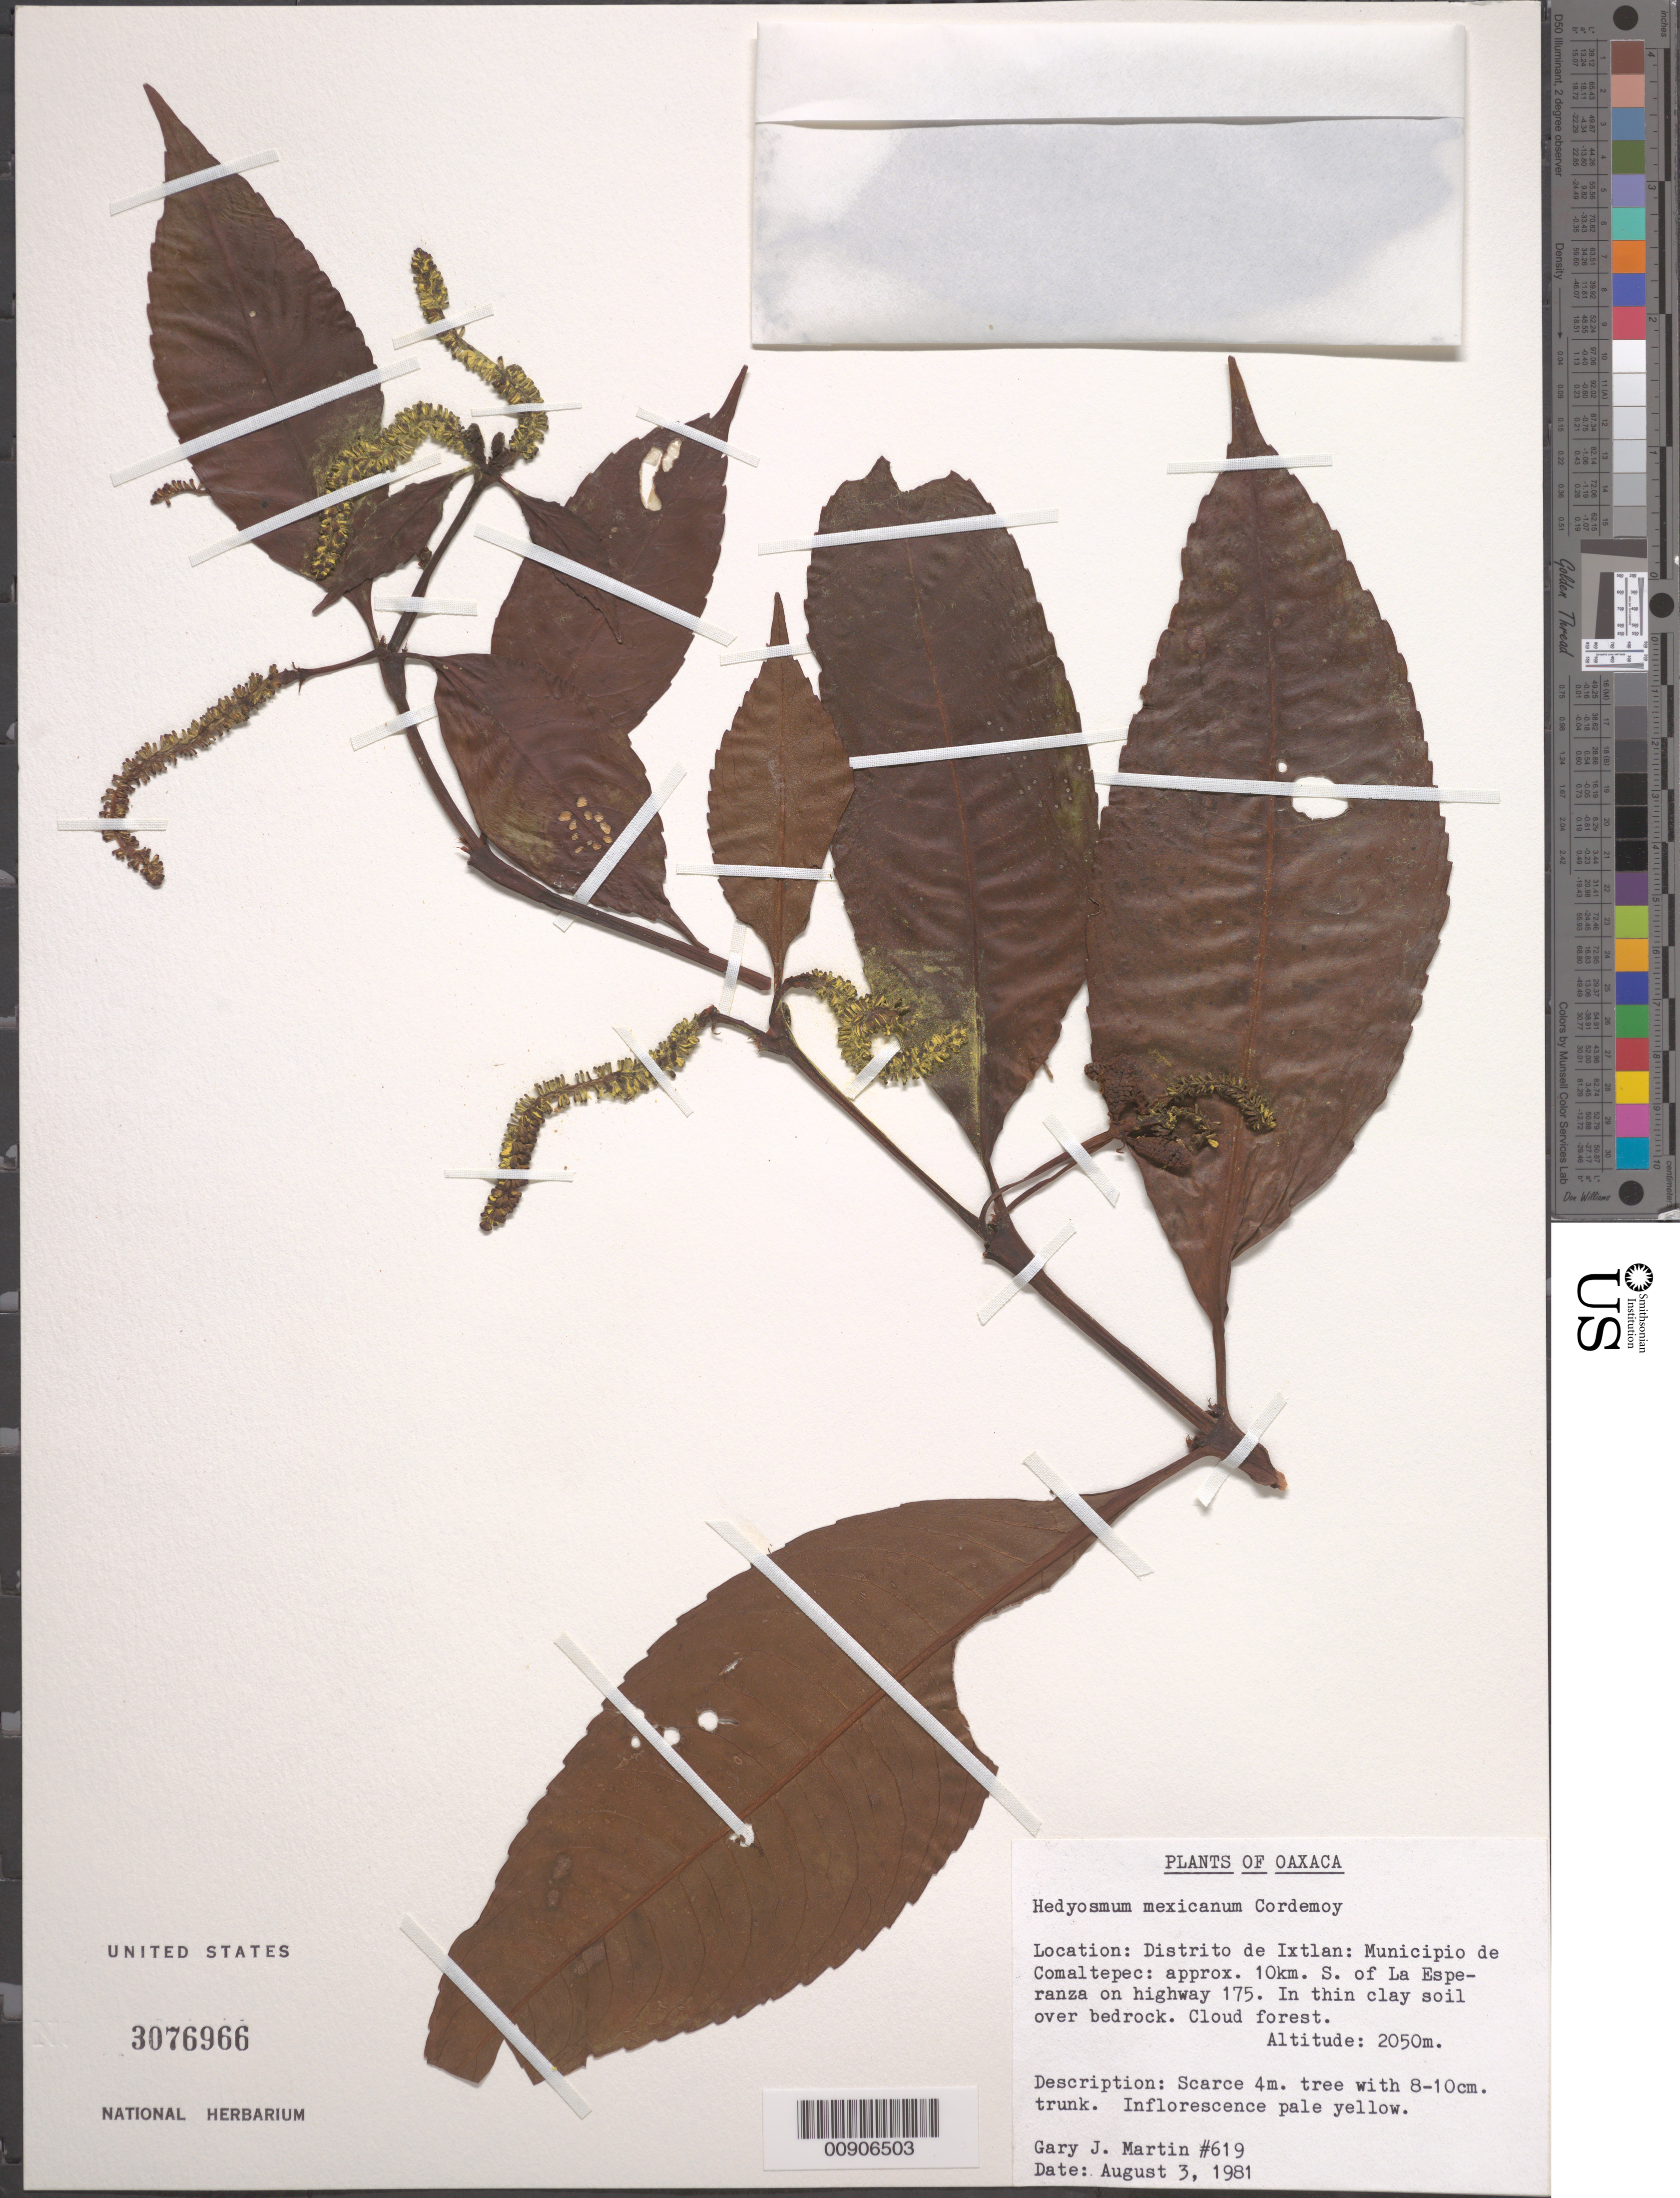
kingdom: Plantae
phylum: Tracheophyta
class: Magnoliopsida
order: Chloranthales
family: Chloranthaceae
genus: Hedyosmum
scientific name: Hedyosmum mexicanum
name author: C. Cordem.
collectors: G. J. Martin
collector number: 619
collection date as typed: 03 Aug 1981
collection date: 1981-08-03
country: Mexico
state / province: Oaxaca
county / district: Ixtlán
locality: Oaxaca: Distrito de Ixtlán: Municipio de Comaltepec: approx. 10 km. S of La Esperanza on highway 175.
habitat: In thin clay soil over bedrock. Cloud forest.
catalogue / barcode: US 3076966